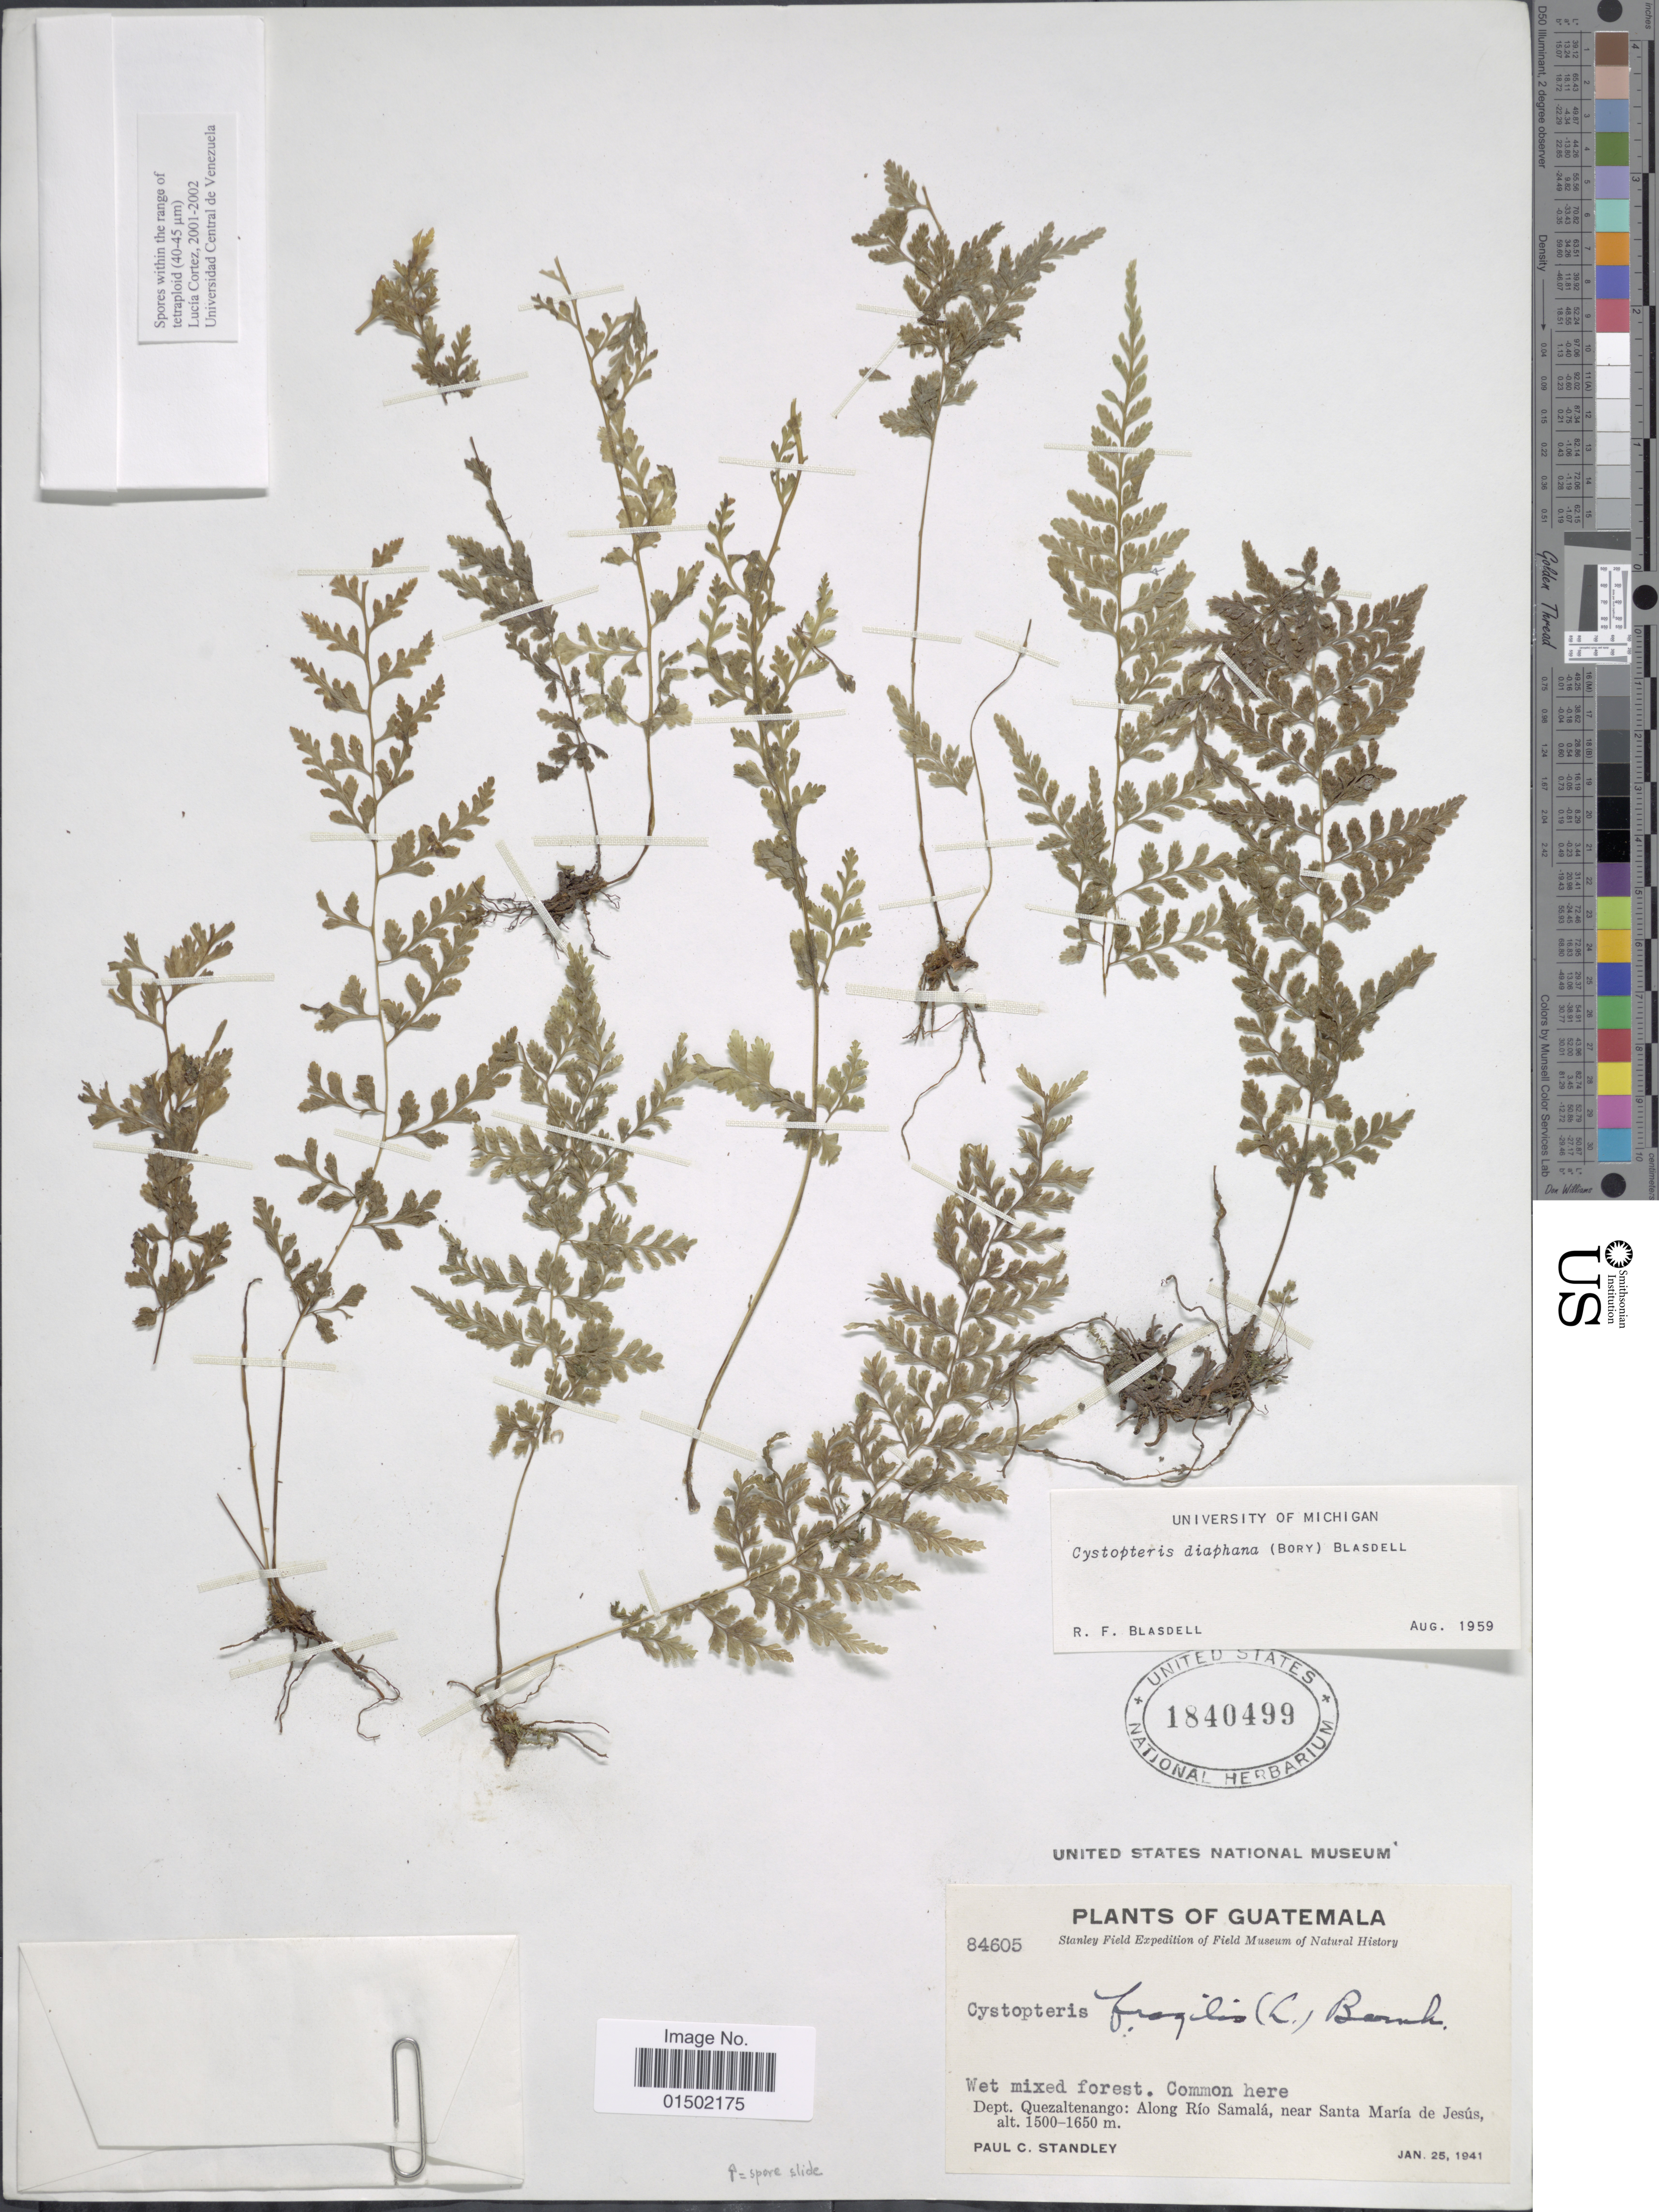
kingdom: Plantae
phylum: Tracheophyta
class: Polypodiopsida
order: Polypodiales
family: Cystopteridaceae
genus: Cystopteris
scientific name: Cystopteris diaphana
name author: (Bory) Blasdell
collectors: P. C. Standley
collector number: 84605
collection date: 1941-01-25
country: Guatemala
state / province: Quetzaltenango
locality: Along Rio Samala, near Santa Maria de Jesus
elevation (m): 1500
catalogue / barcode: US 1840499